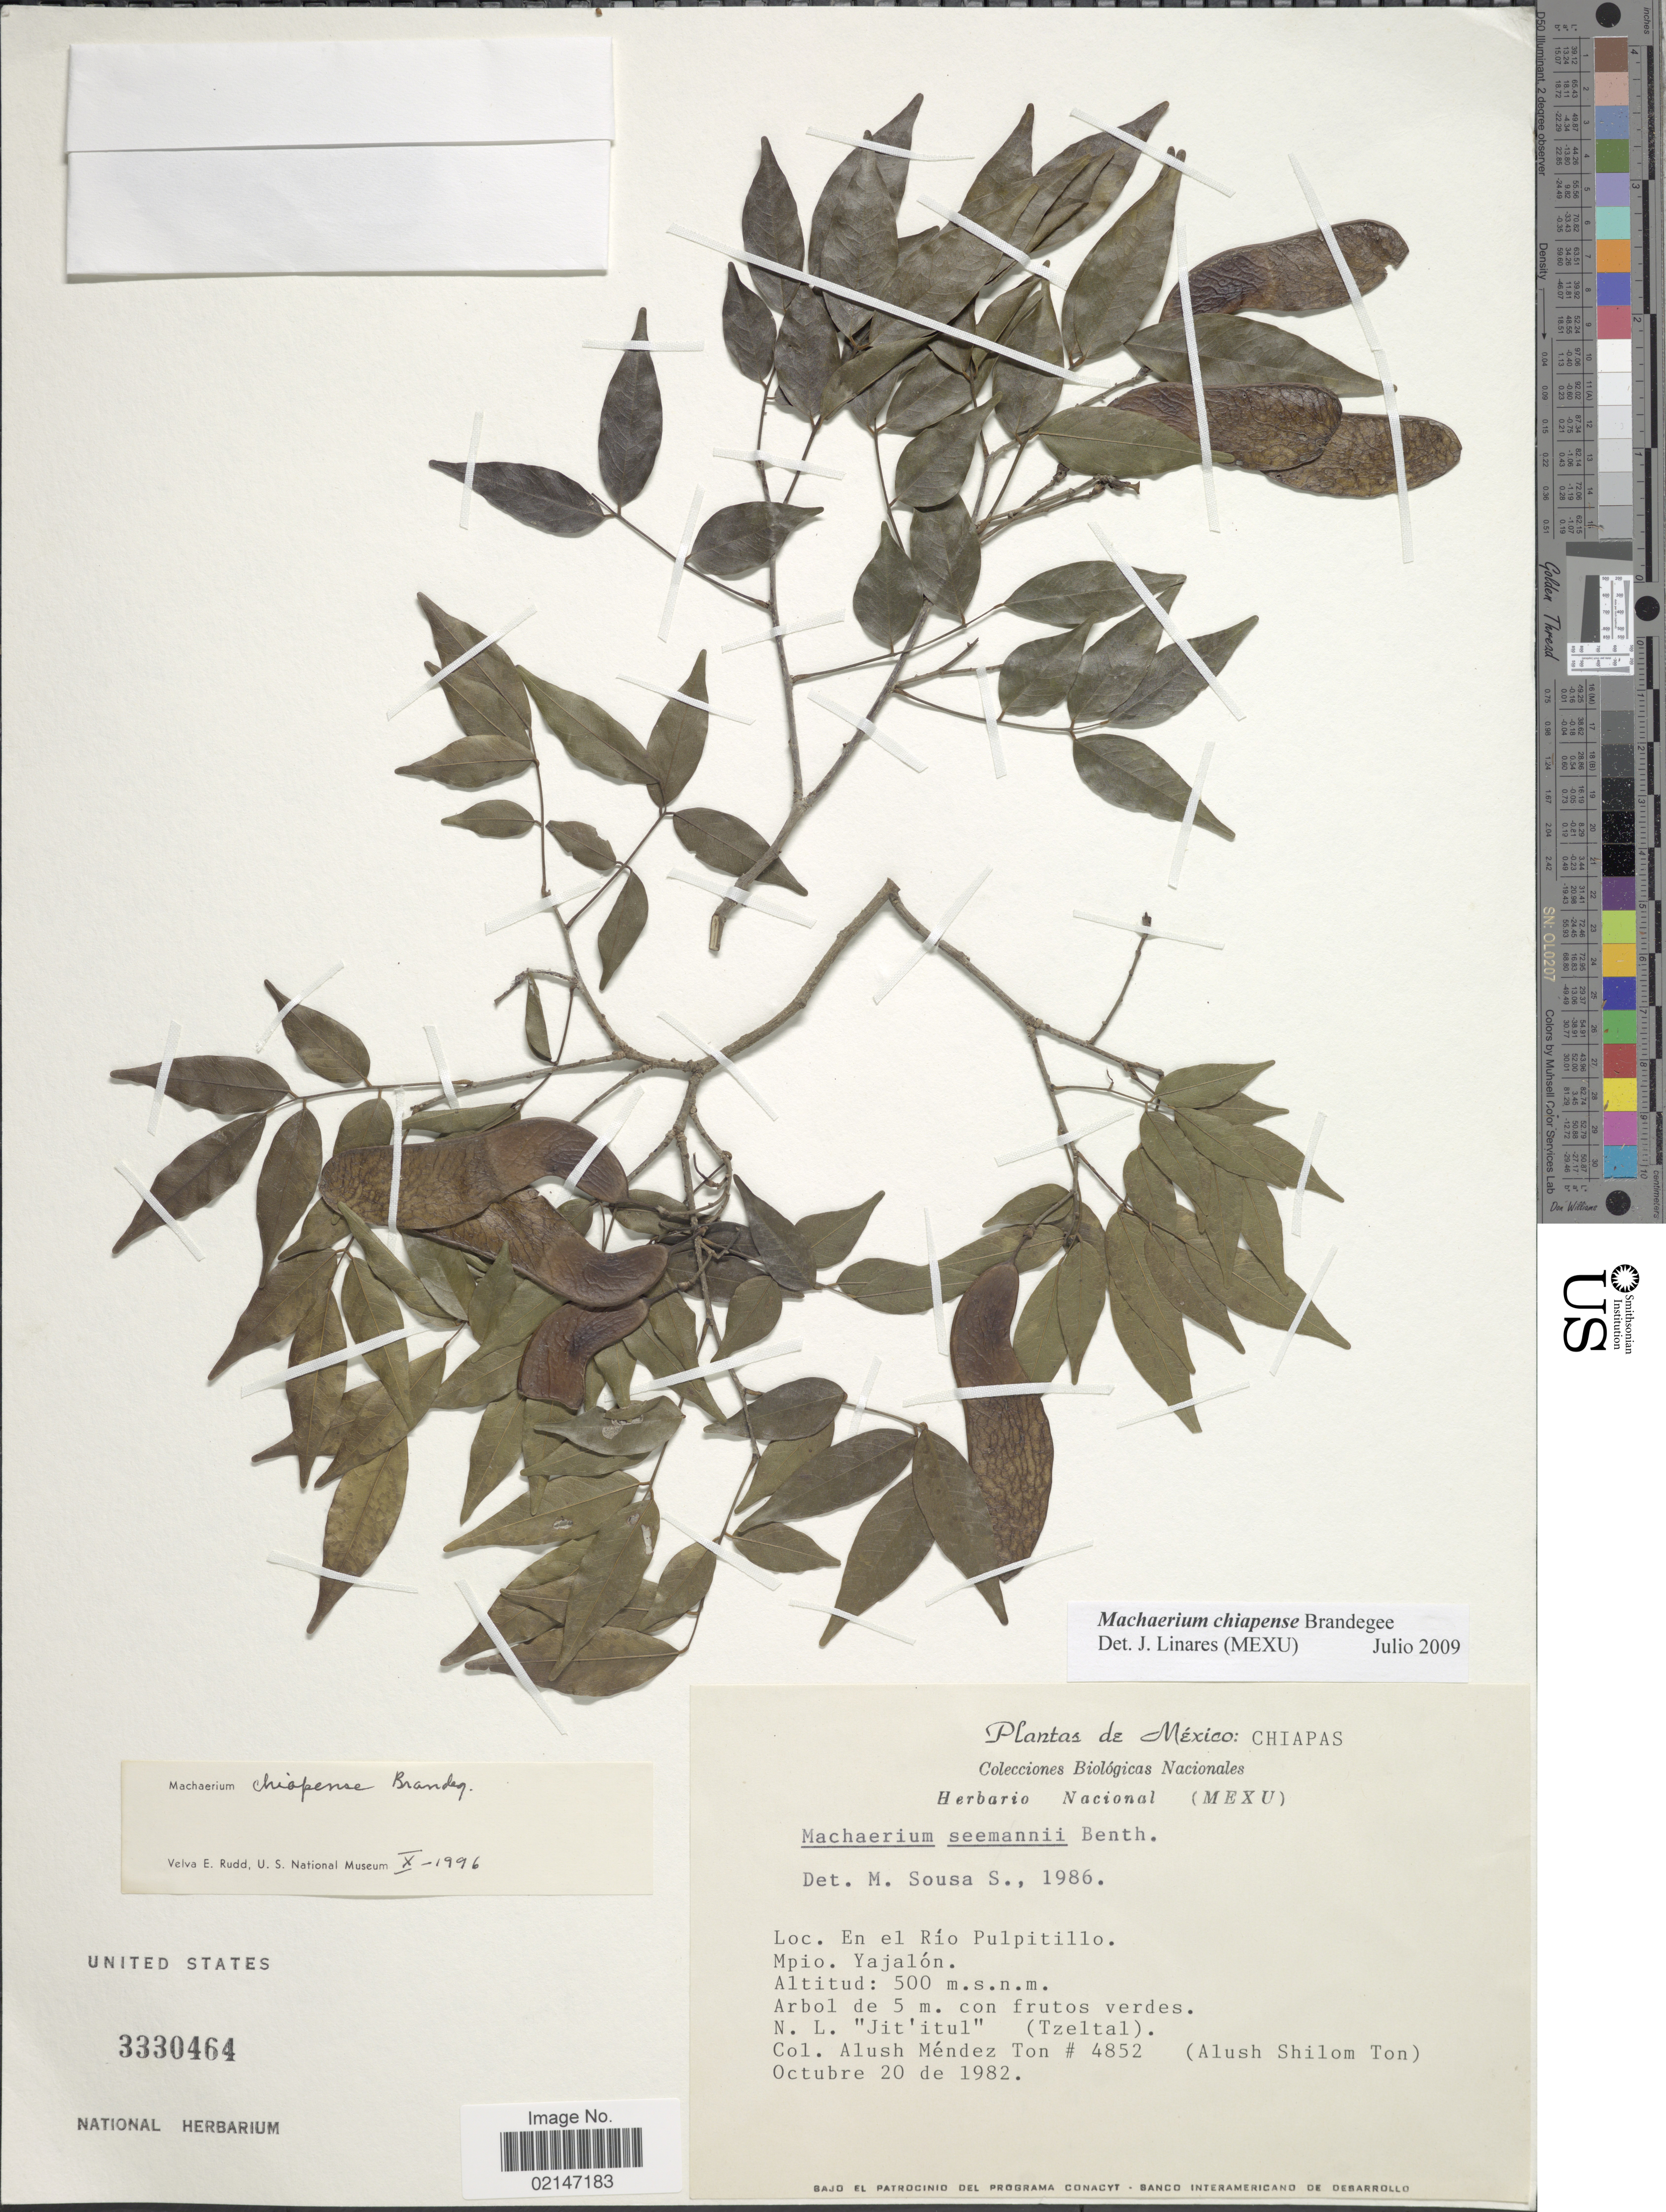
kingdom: Plantae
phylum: Tracheophyta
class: Magnoliopsida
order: Fabales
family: Fabaceae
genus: Machaerium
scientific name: Machaerium chiapense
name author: T.S. Brandg.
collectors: A. M. Ton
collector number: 4852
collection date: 1982-10-20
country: Mexico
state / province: Chiapas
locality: En el Río Pulpitillo. Mpio. Yajalón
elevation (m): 500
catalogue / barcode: US 3330464